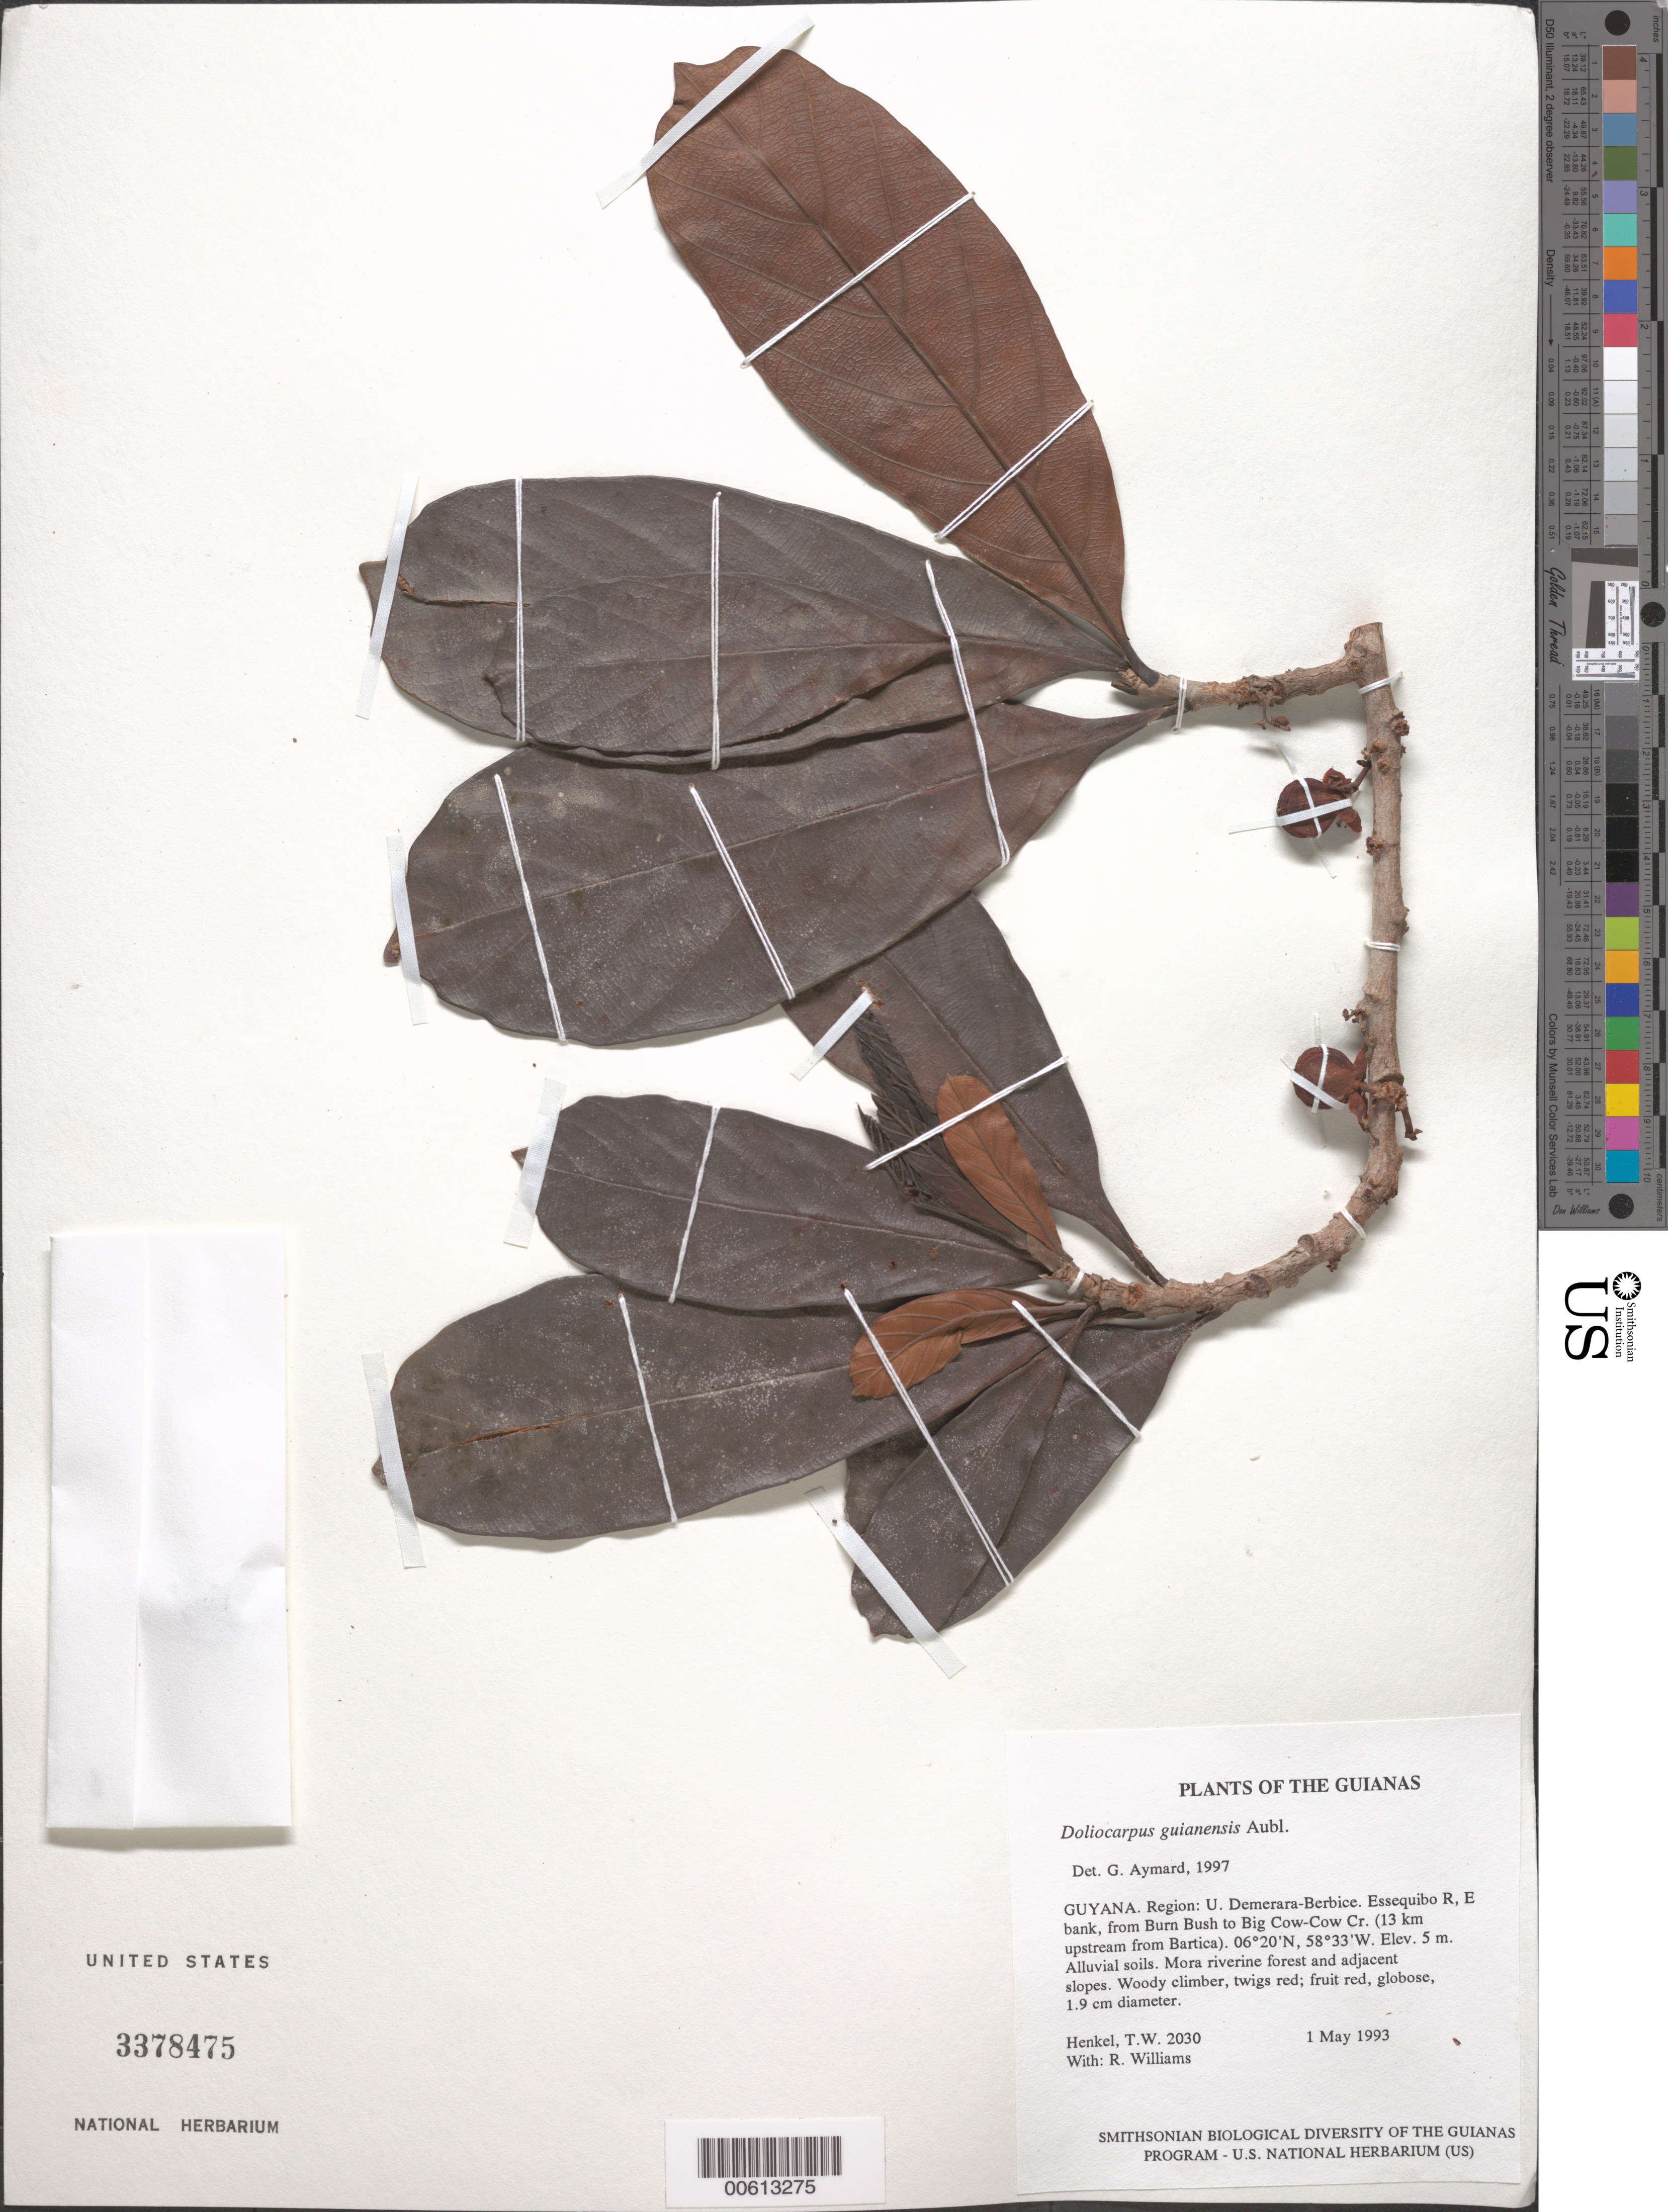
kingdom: Plantae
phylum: Tracheophyta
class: Magnoliopsida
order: Dilleniales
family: Dilleniaceae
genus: Doliocarpus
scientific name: Doliocarpus guianensis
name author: (Aubl.) Gilg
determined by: Aymard C., G. A., (PORT), Univ. Nac. Exp. de los Llanos Ezequiel Zamora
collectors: T. Henkel & R. Williams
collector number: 2030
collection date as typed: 1 May 1993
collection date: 1993-05-01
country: Guyana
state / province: U. Demerara-Berbice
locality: Essequibo R, E bank, from Burn Bush to Big Cow-Cow Cr. (13 km upstream from Bartica)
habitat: Alluvial soils. Mora riverine forest and adjacent slopes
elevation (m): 5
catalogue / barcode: US 3378475